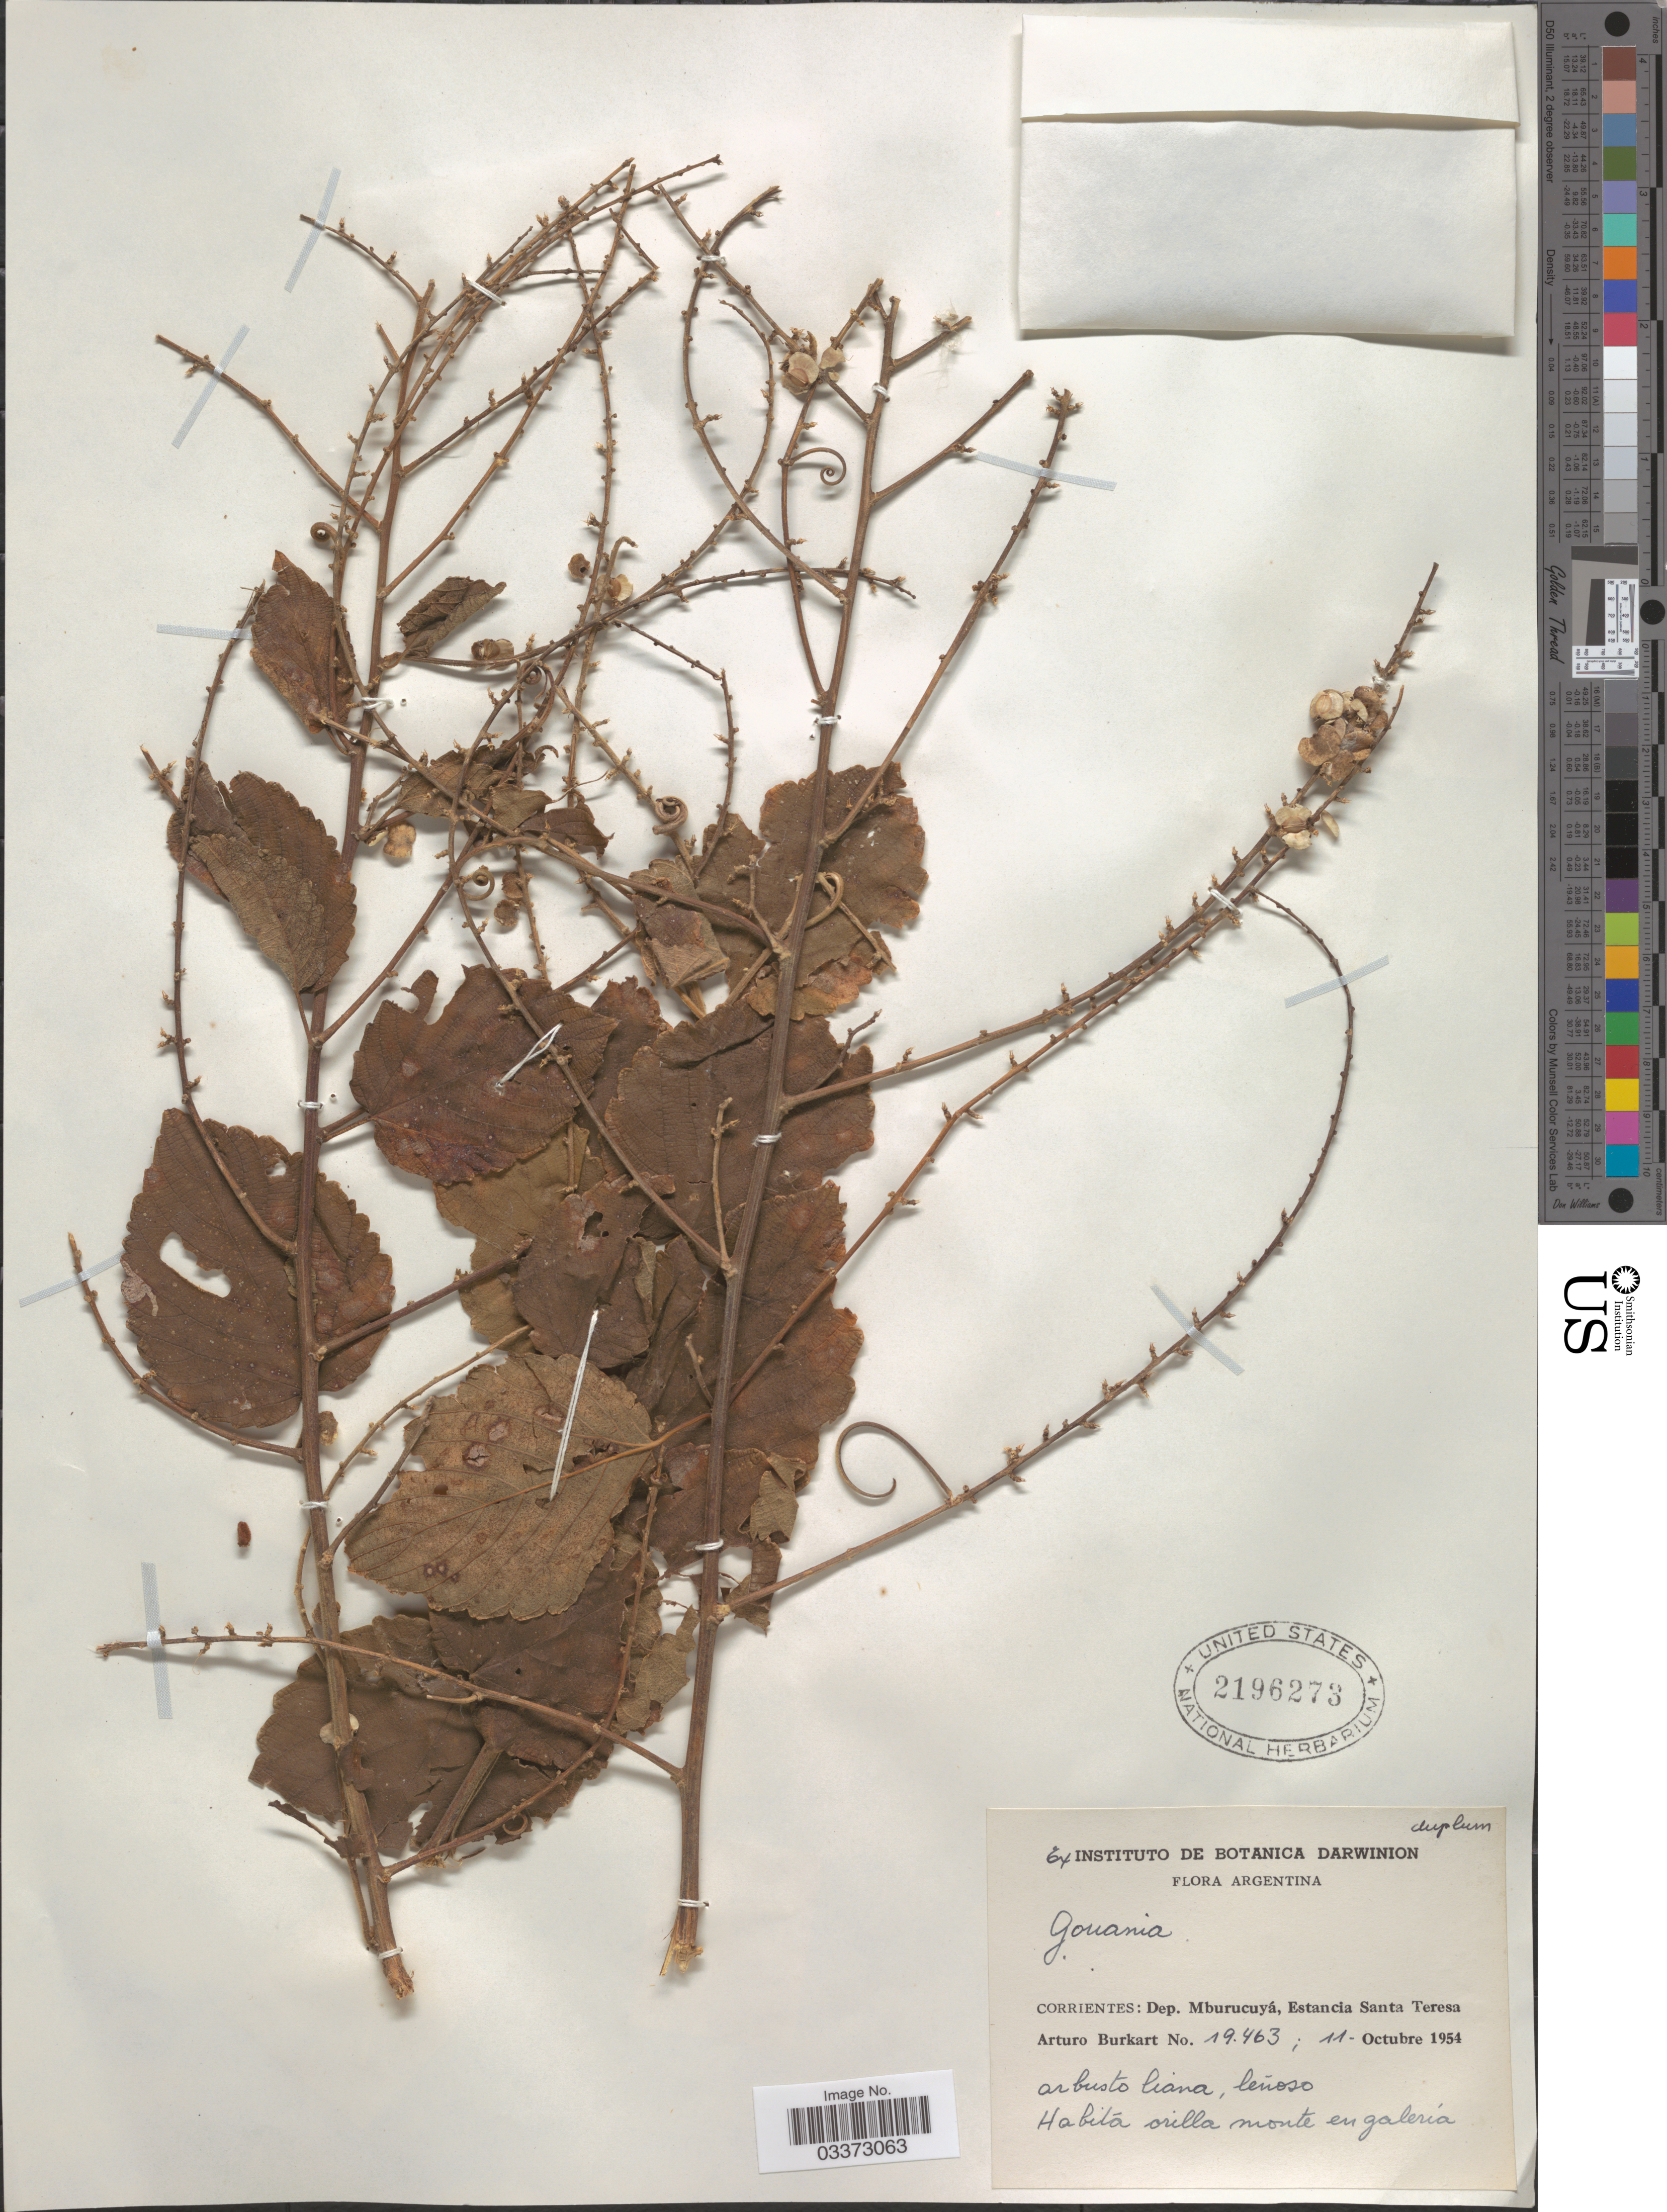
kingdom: Plantae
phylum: Tracheophyta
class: Magnoliopsida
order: Rosales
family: Rhamnaceae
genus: Gouania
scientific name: Gouania latifolia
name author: Reissek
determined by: Figueira, Mauricio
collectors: A. E. Burkart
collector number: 19463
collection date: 1954-10-11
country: Argentina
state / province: Corrientes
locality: Dep. Mburucuyá, Estancia Santa Teresa.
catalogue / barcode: US 2196273